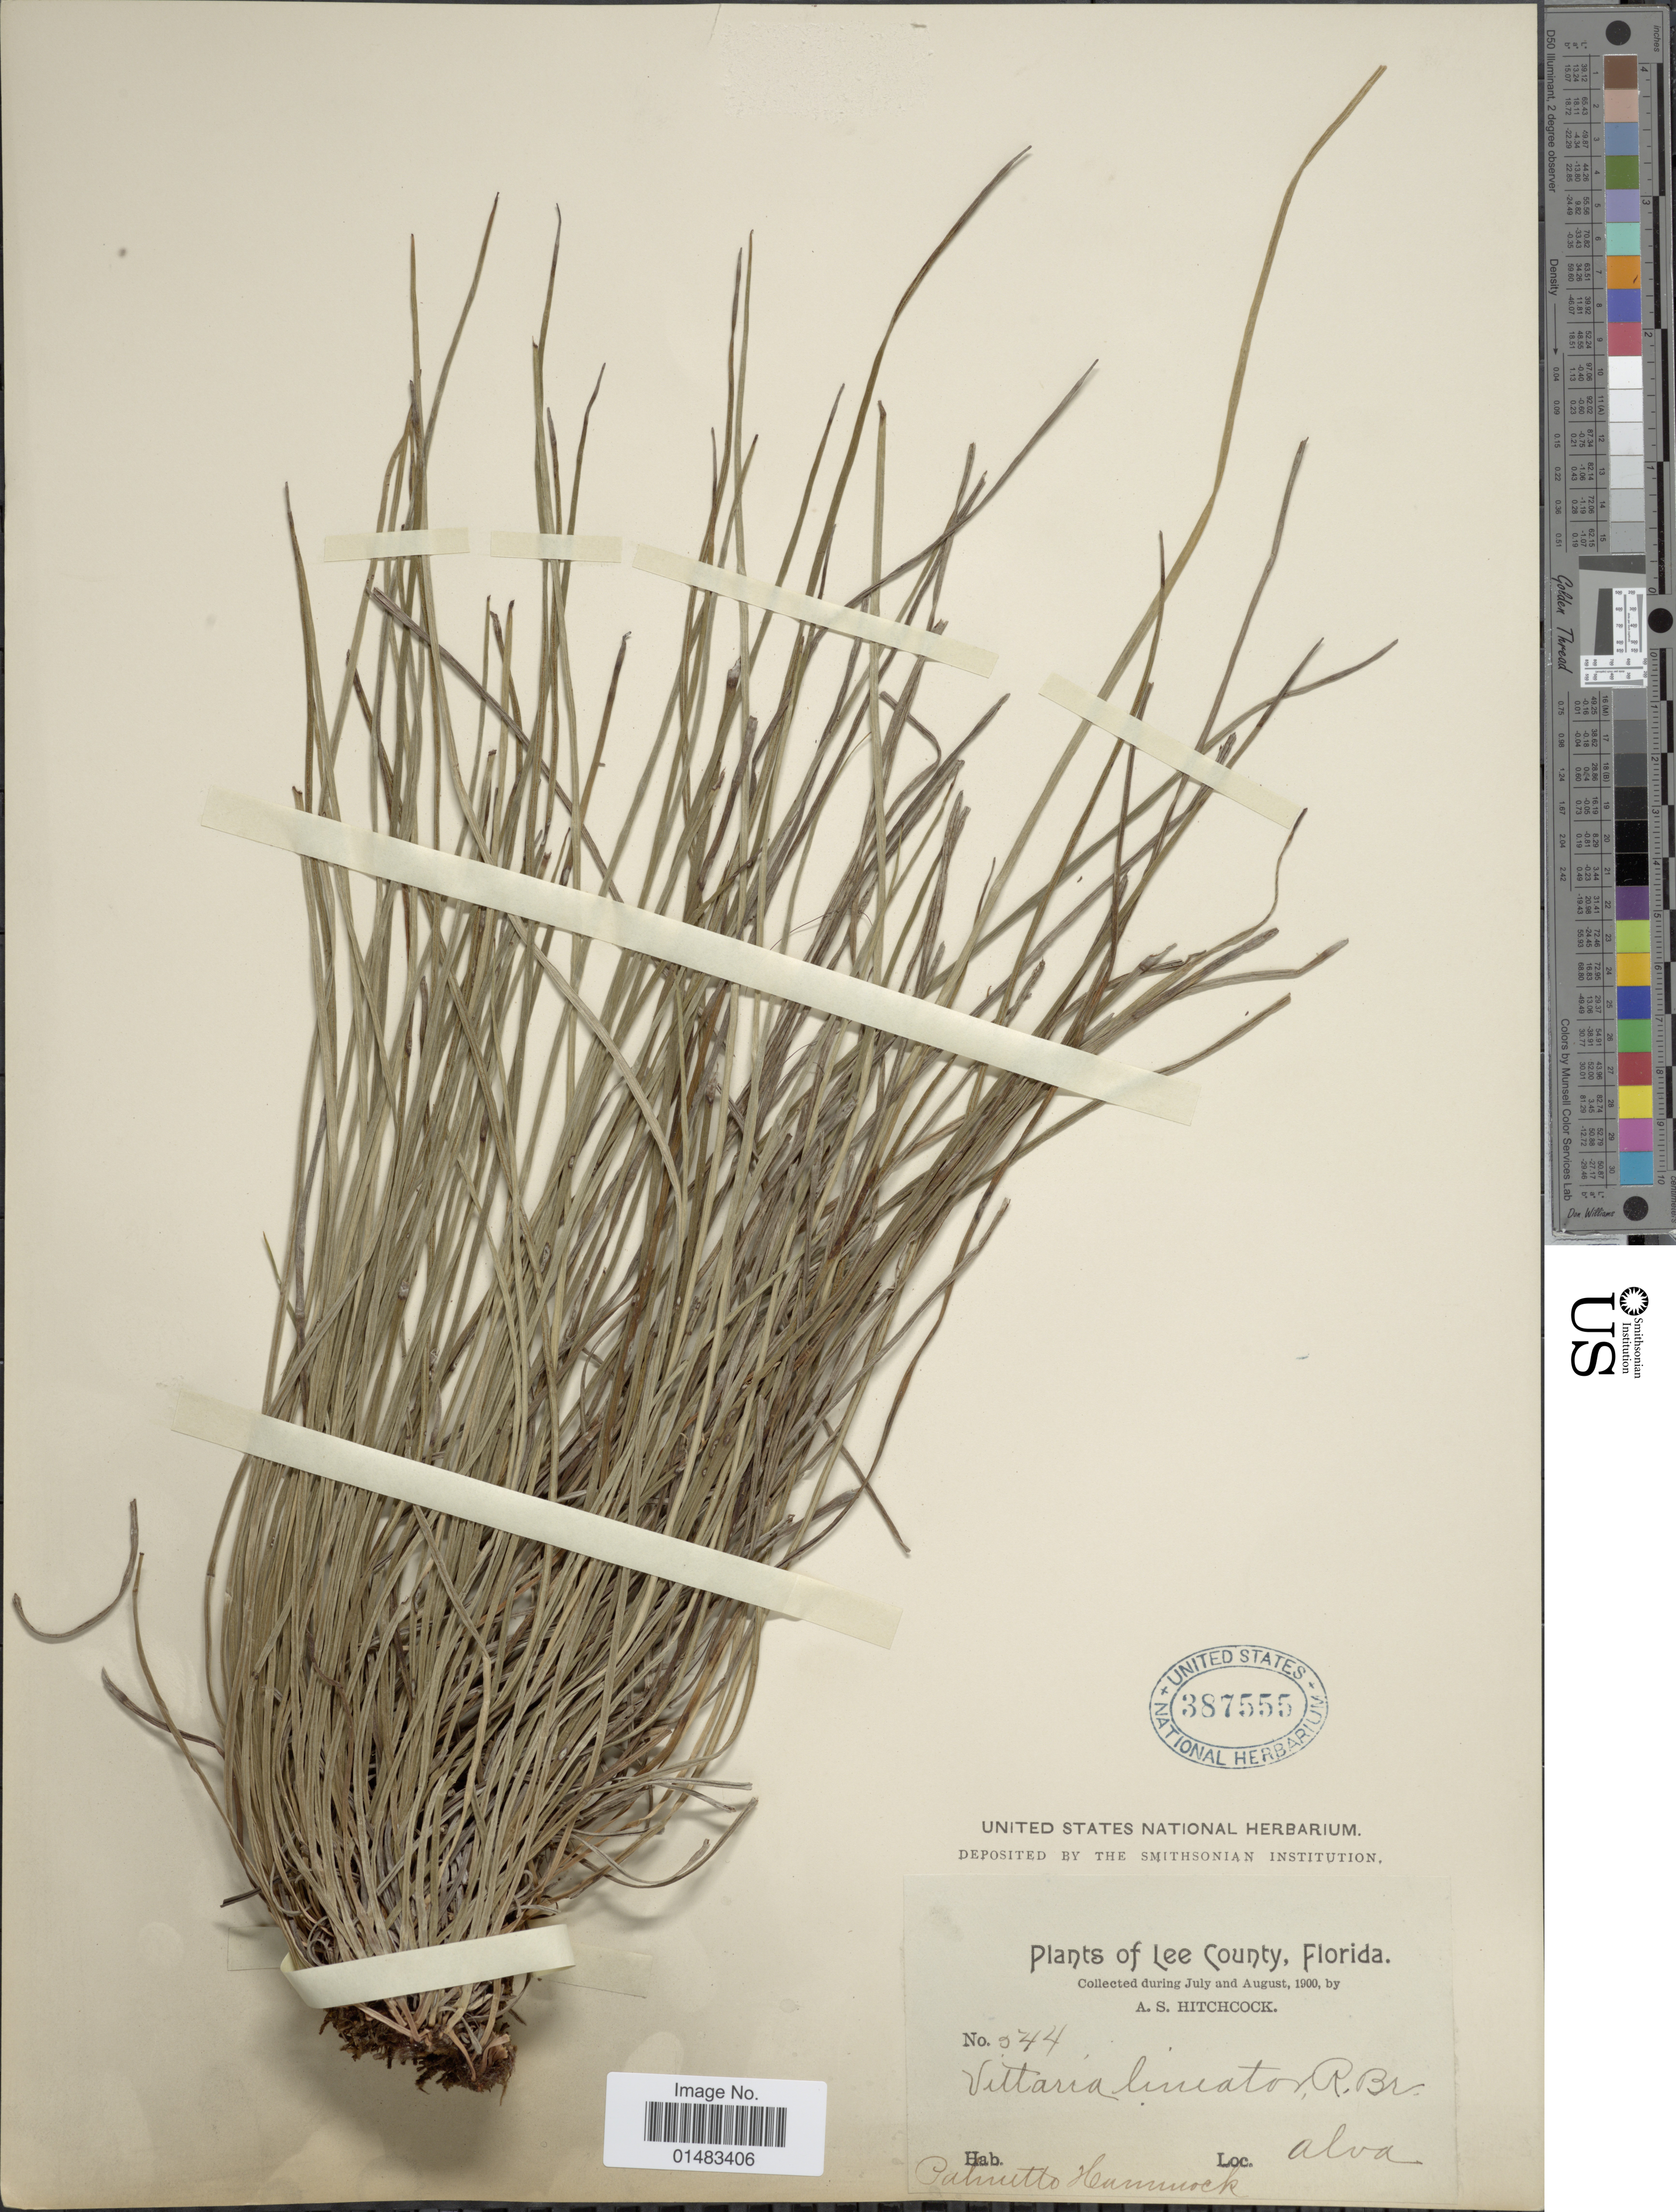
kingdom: Plantae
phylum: Tracheophyta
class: Polypodiopsida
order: Polypodiales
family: Pteridaceae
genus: Vittaria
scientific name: Vittaria lineata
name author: (L.) Sm.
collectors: A. S. Hitchcock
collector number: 544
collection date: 1900-07/1900-08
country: United States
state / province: Florida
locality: Plants of Lee County, Palmetto Hammock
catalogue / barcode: US 387555